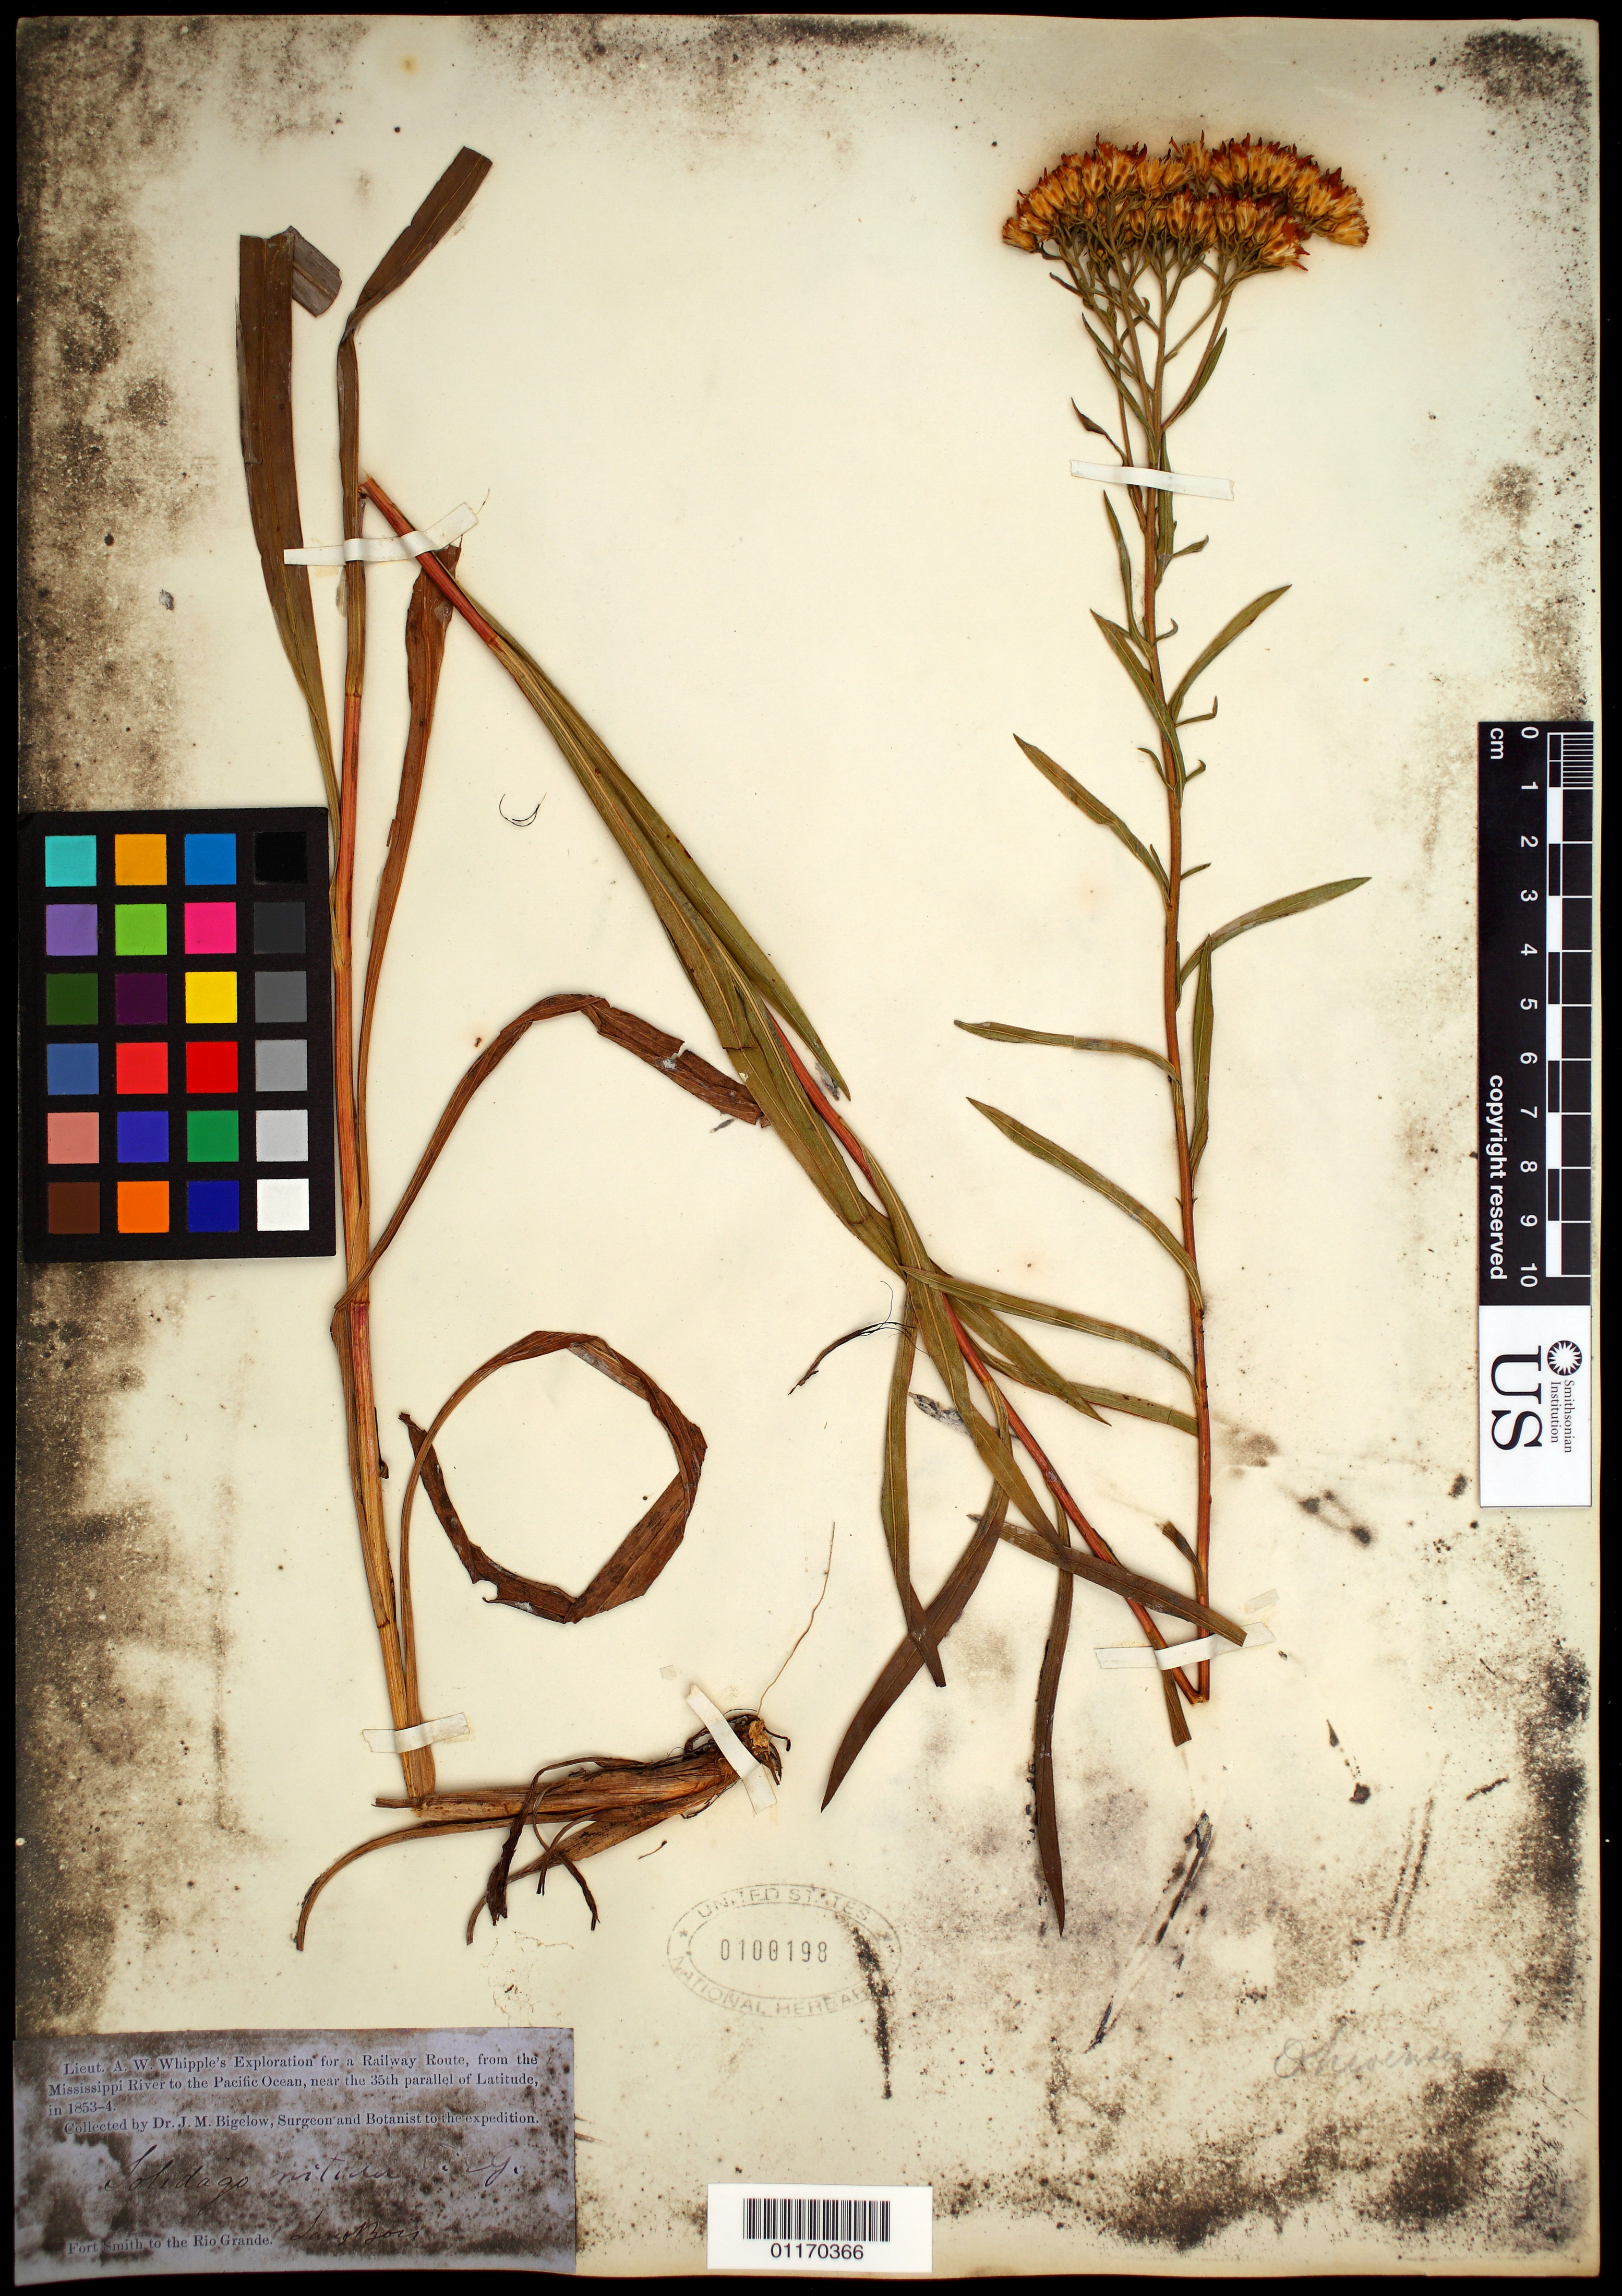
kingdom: Plantae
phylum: Tracheophyta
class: Magnoliopsida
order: Asterales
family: Asteraceae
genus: Oligoneuron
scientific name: Oligoneuron nitidum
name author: (Torr. & A. Gray) Small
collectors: J. M. Bigelow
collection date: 1853/1854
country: United States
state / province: Oklahoma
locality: Fort Smith to Rio Grande: San Bois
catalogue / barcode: US 100198